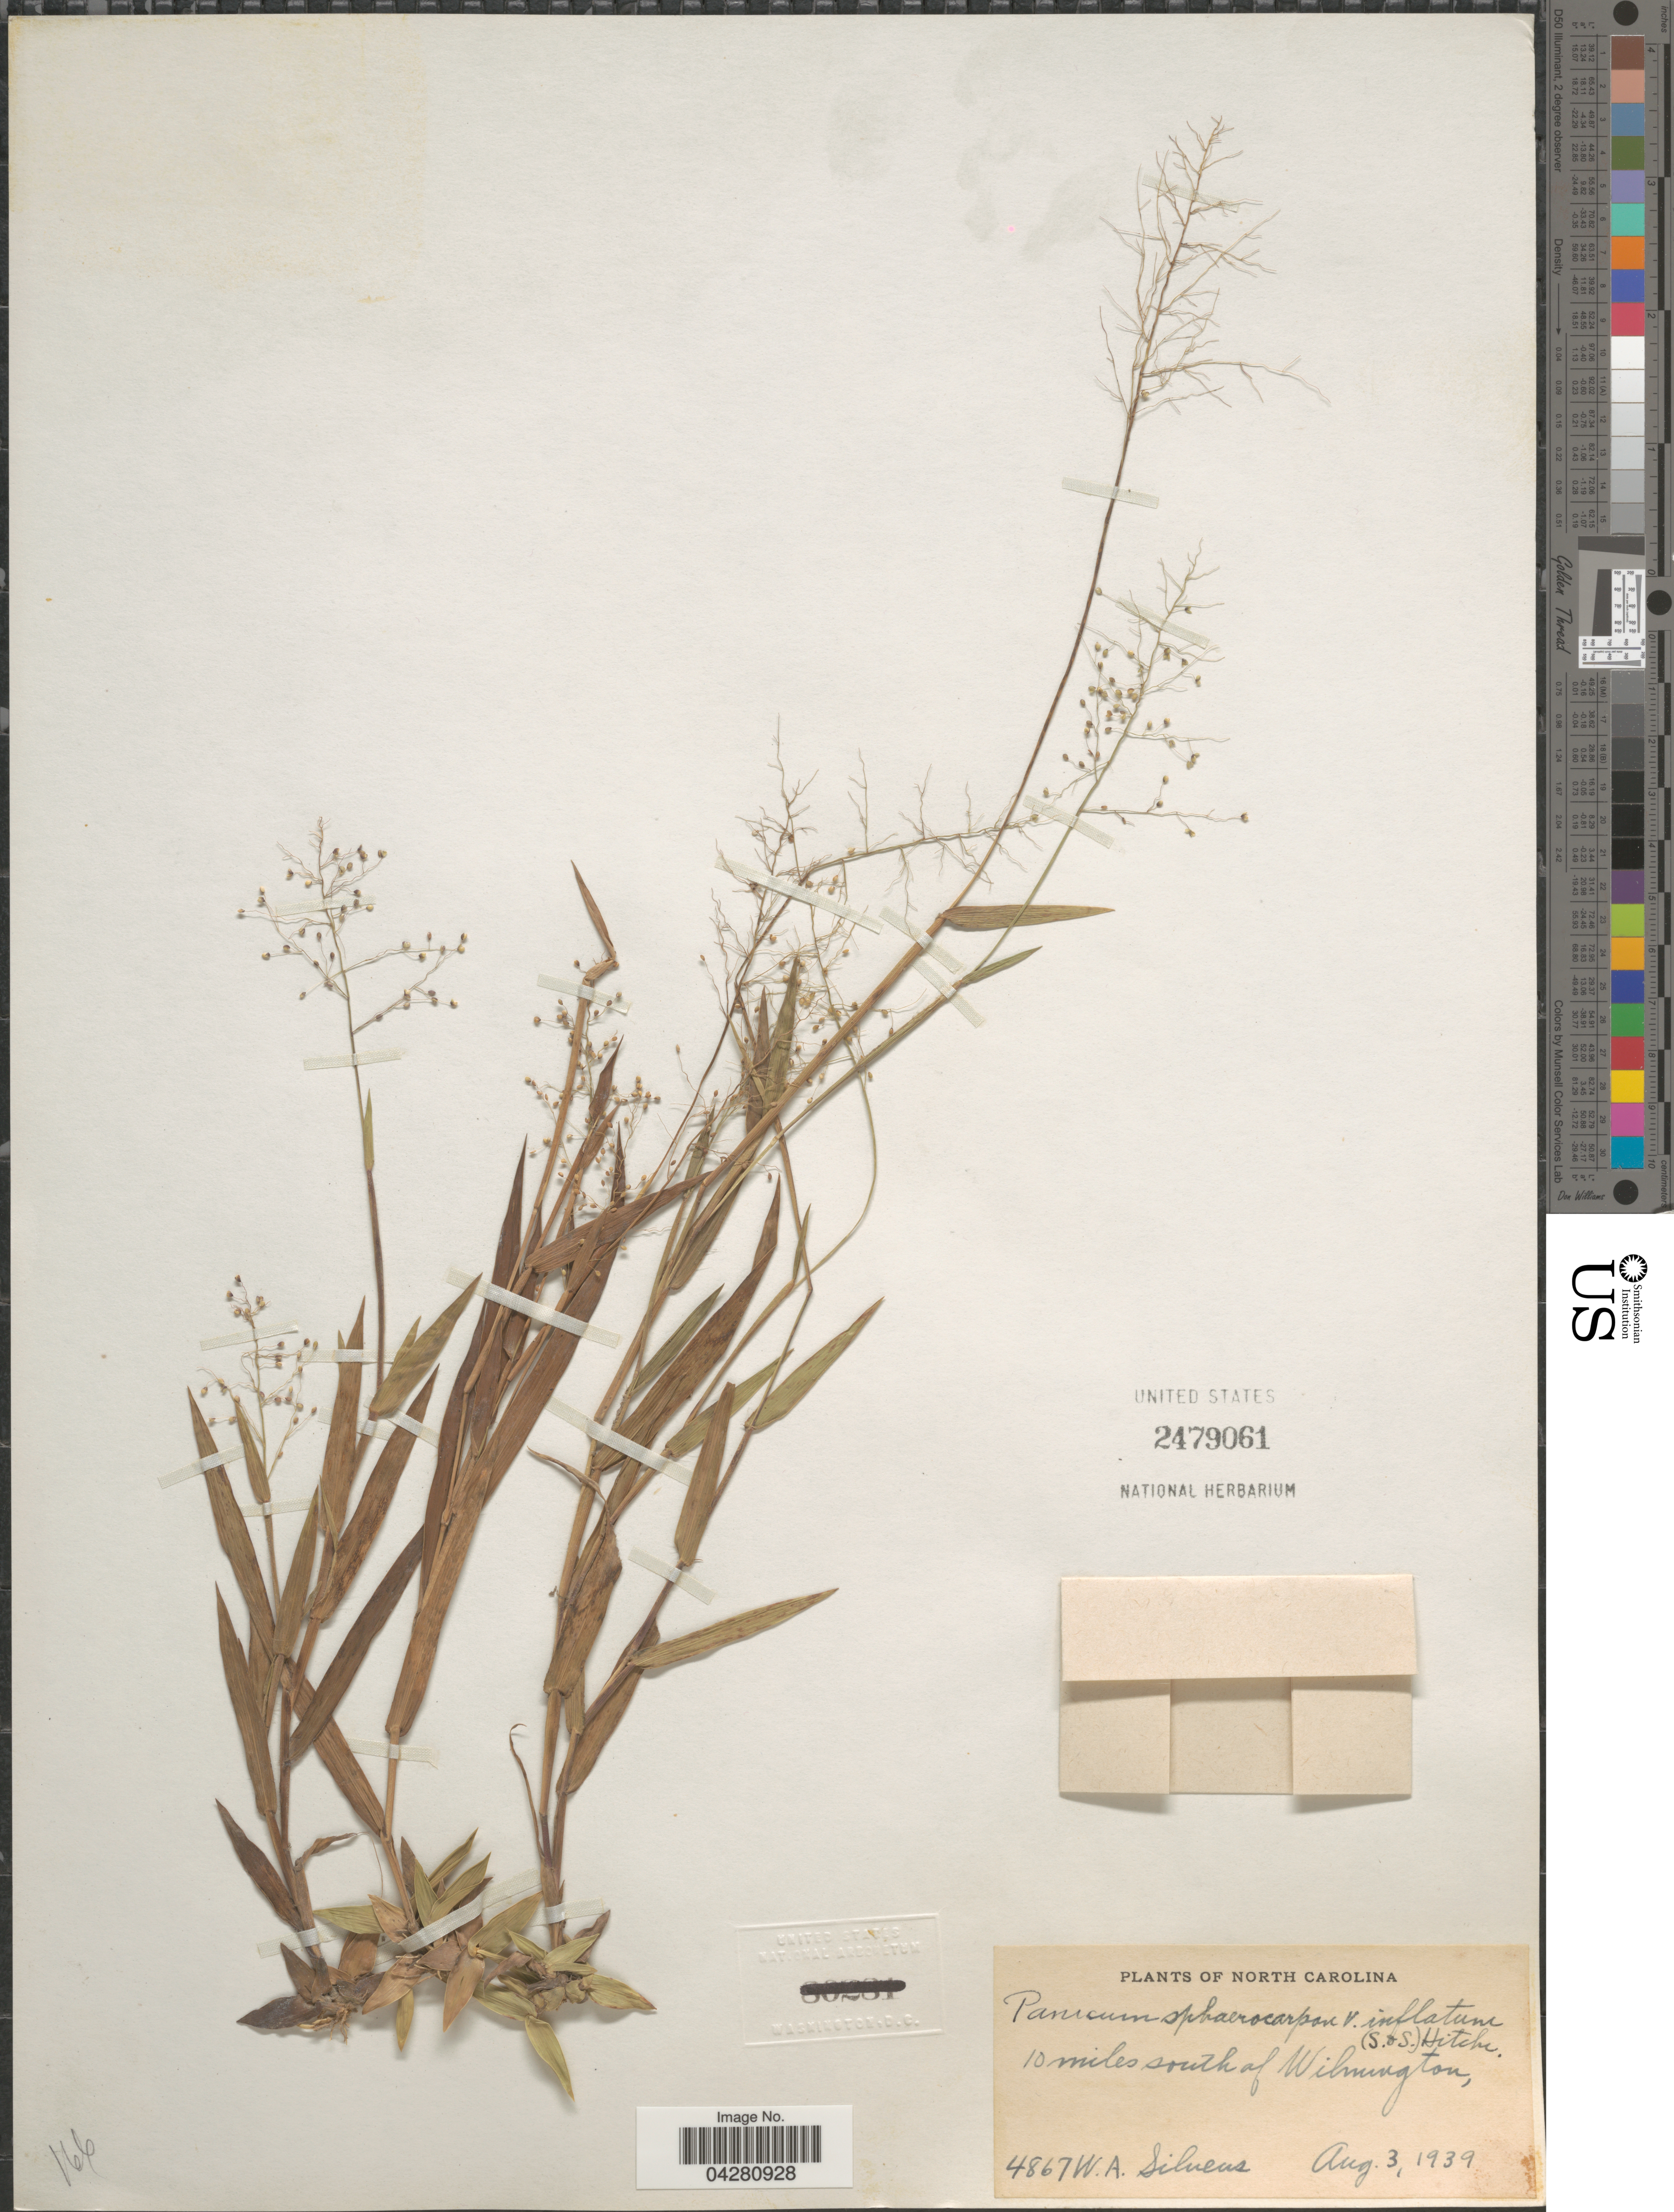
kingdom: Plantae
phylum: Tracheophyta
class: Liliopsida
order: Poales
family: Poaceae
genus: Dichanthelium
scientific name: Dichanthelium dichotomum var. dichotomum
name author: (L.) Gould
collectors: W. Silveus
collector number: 4867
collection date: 1939-08-03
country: United States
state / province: North Carolina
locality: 10 miles south of Wilmington.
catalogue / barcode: US 2479061